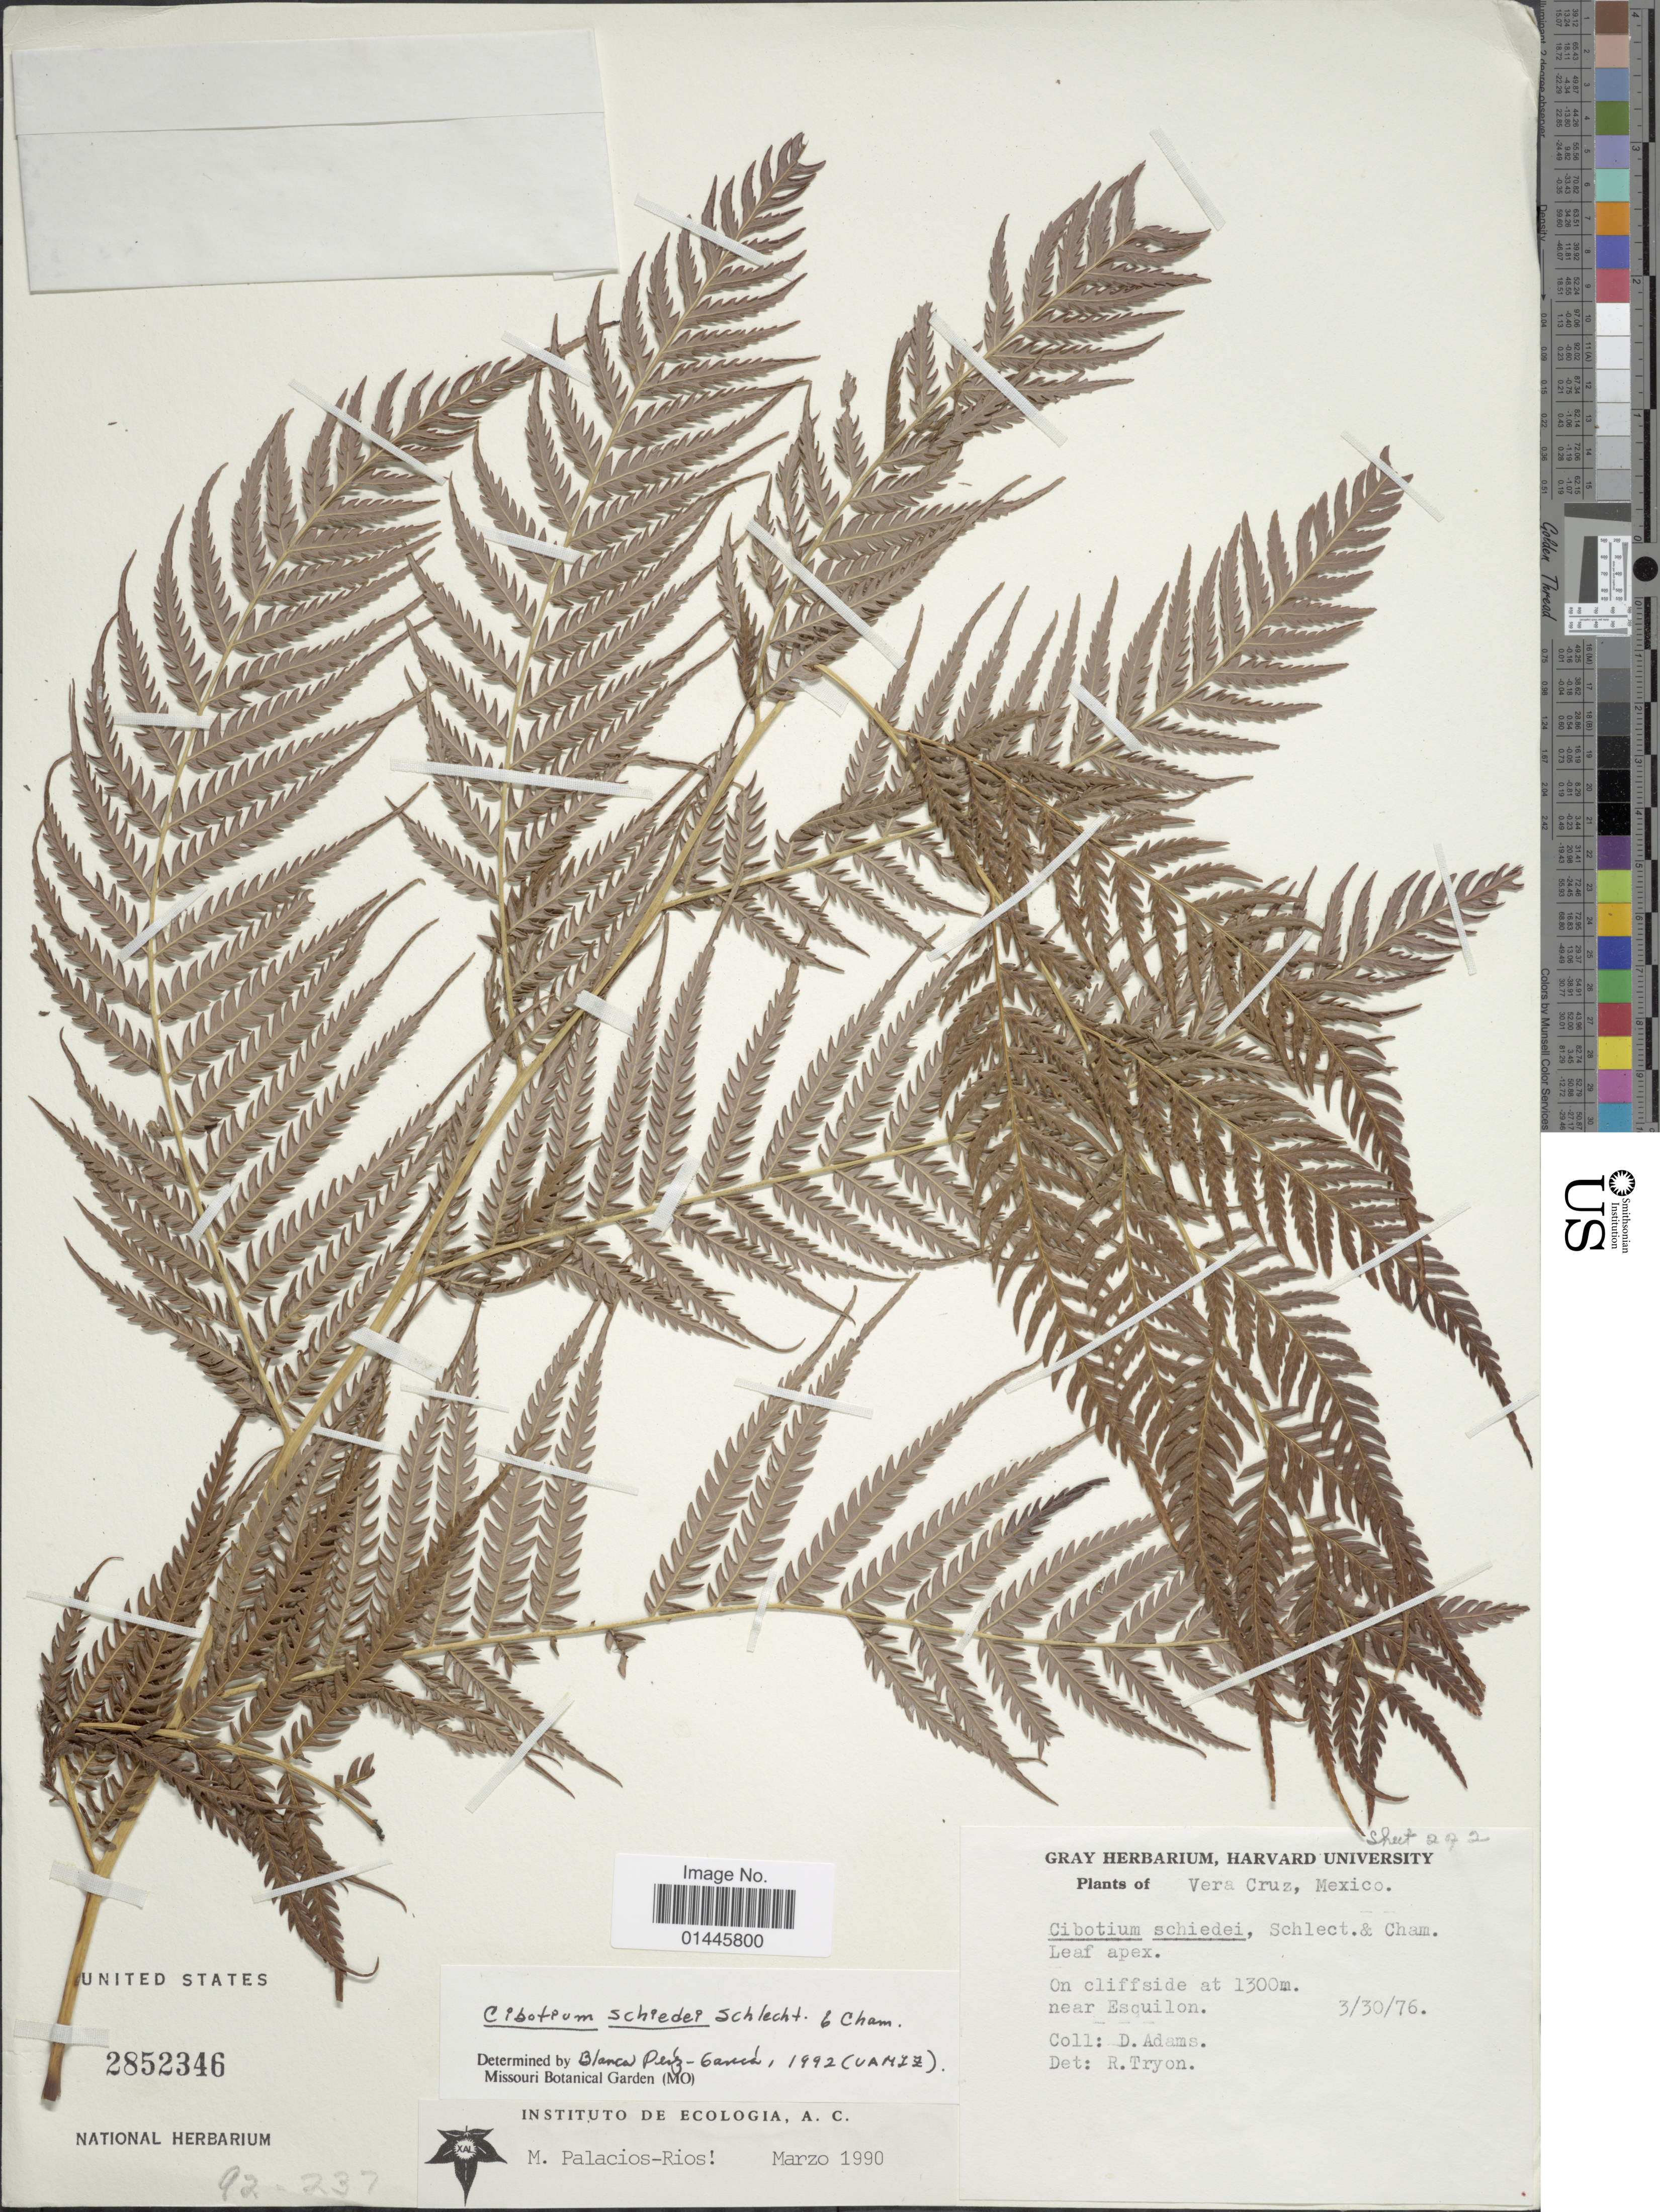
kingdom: Plantae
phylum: Tracheophyta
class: Polypodiopsida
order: Cyatheales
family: Cibotiaceae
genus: Cibotium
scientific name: Cibotium schiedei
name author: Schltdl. & Cham.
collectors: D. Adams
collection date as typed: Transcribed d/m/y: 30/3/76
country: Mexico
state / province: Veracruz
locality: Vera Cruz, on cliffside near Esquilon.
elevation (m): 1300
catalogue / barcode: US 2852346